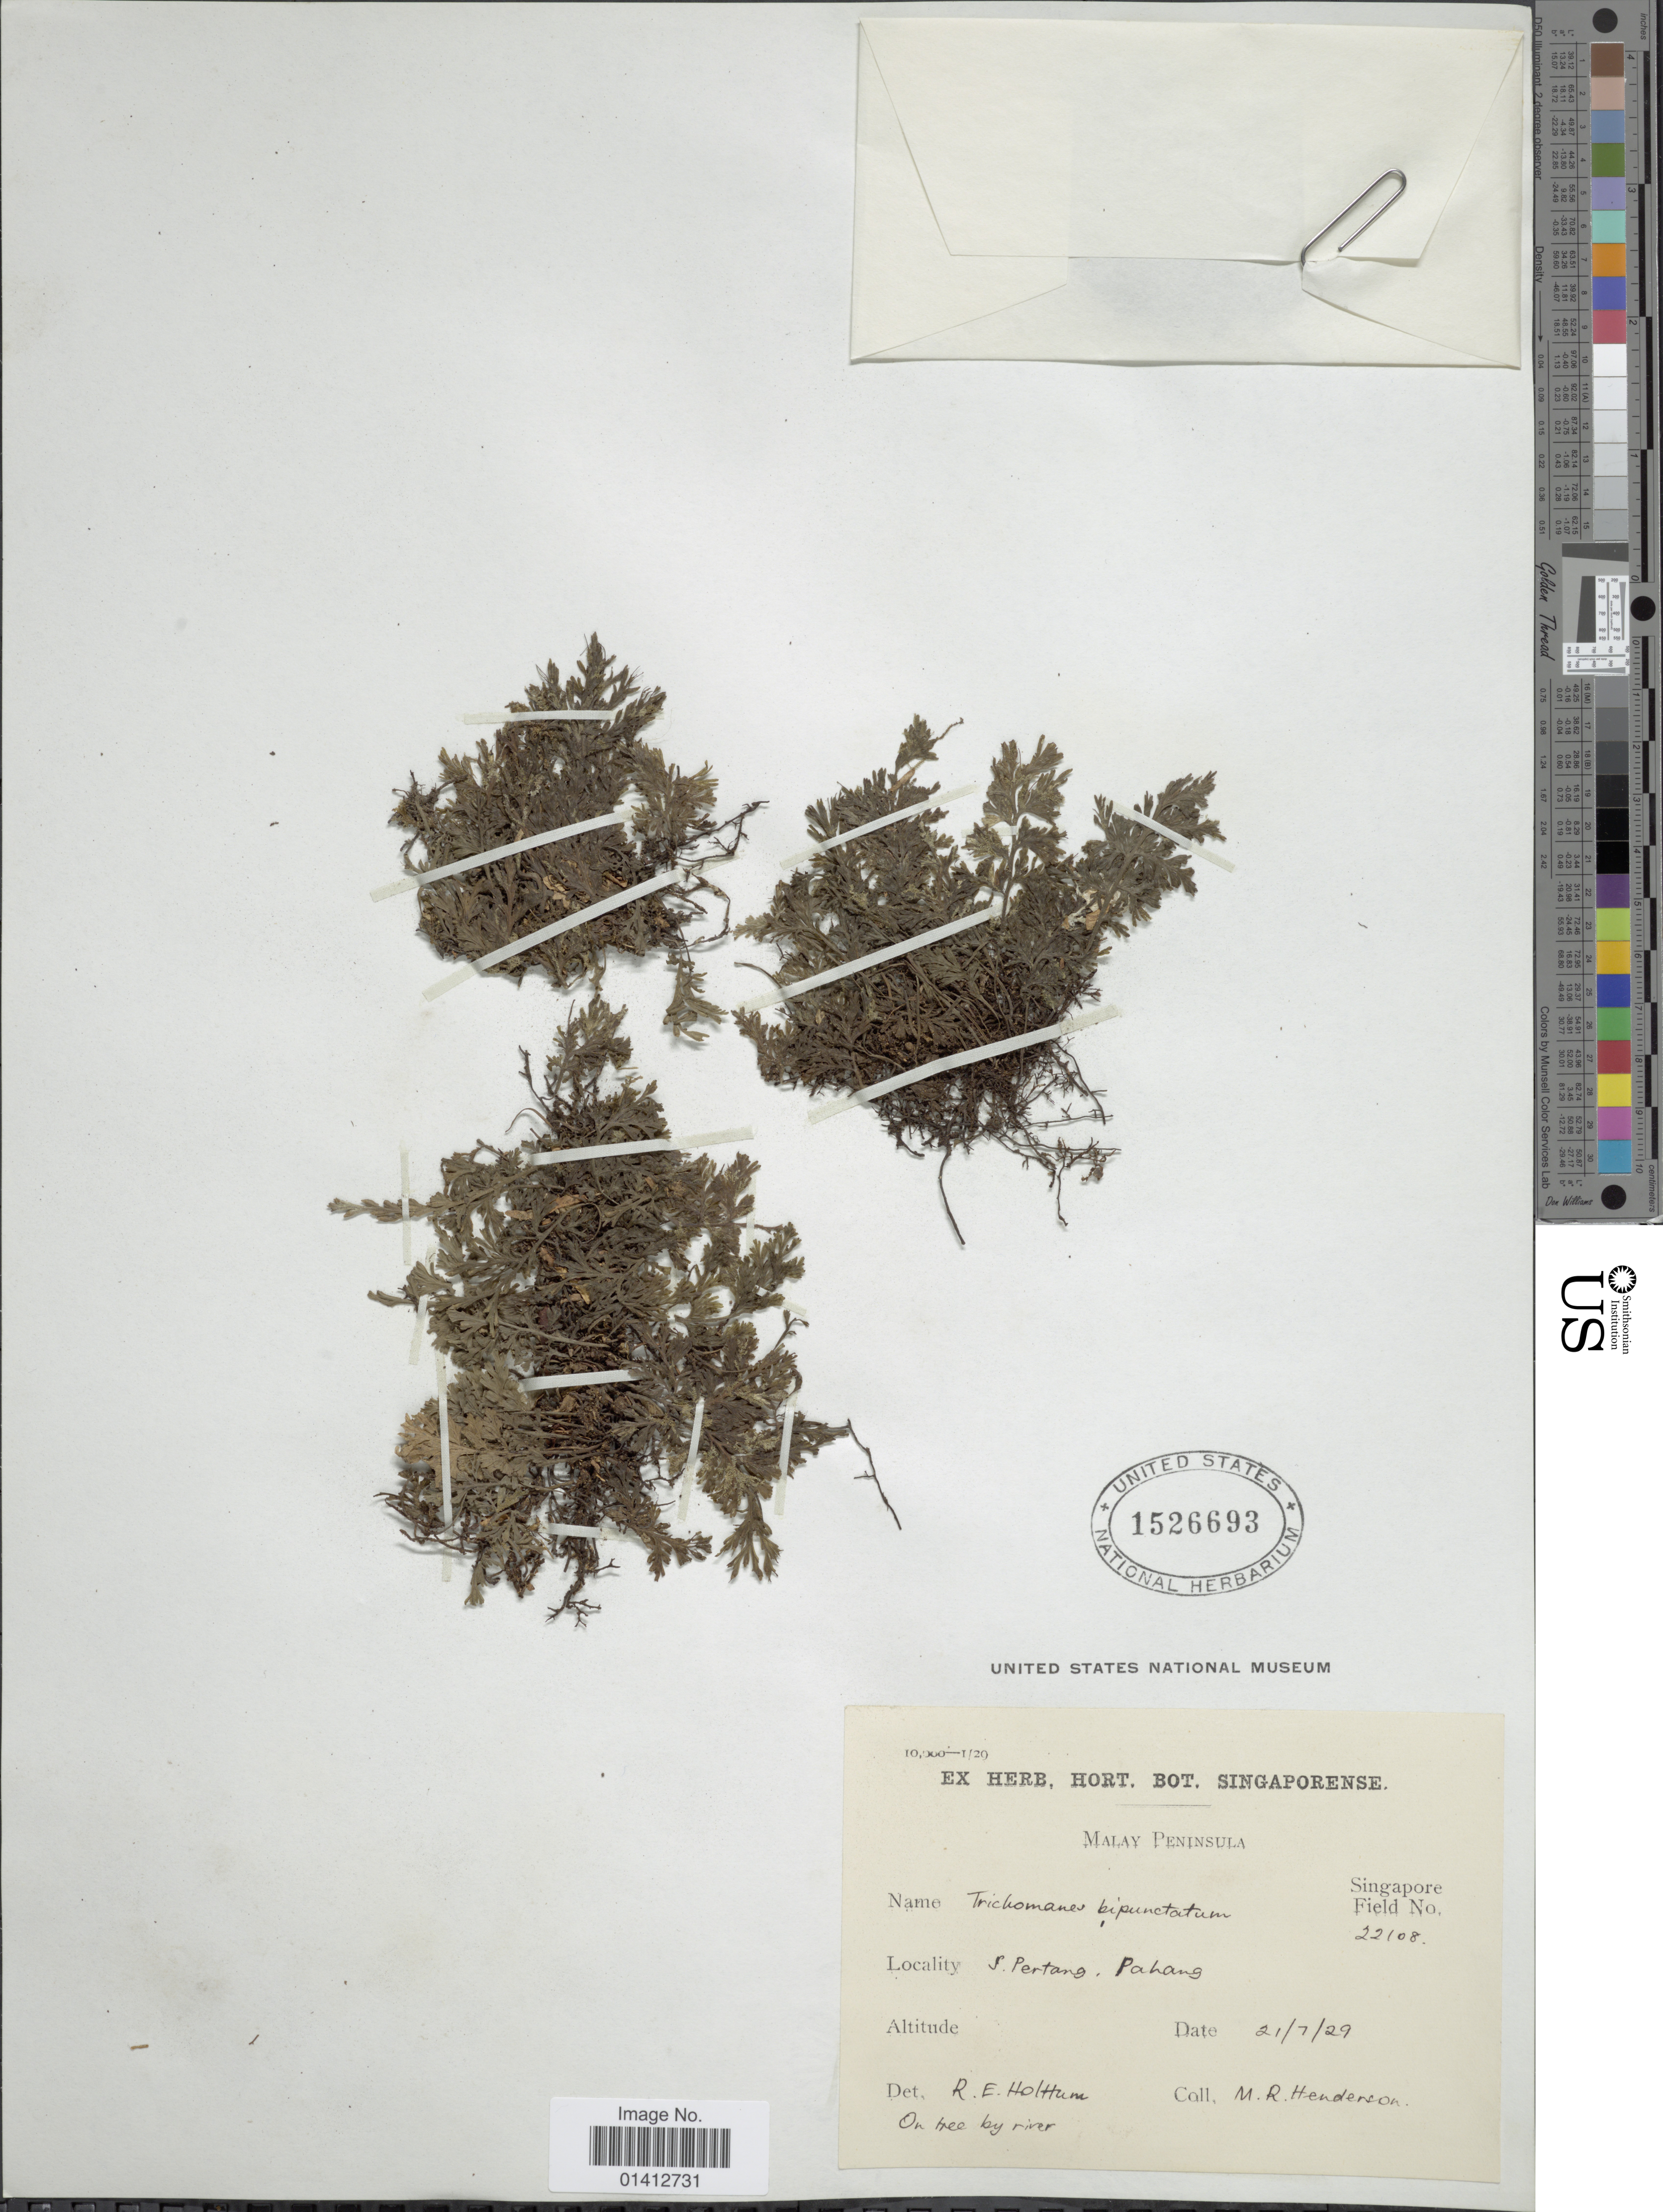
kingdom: Plantae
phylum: Tracheophyta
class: Polypodiopsida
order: Hymenophyllales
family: Hymenophyllaceae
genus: Crepidomanes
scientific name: Crepidomanes bipunctatum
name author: (Poir.) Copel.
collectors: M. Henderson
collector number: Singapore Field 22108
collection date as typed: Transcribed d/m/y: 21/7/29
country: Malaysia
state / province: Pahang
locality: Malay Peninsula, S Pertang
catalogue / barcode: US 1526693